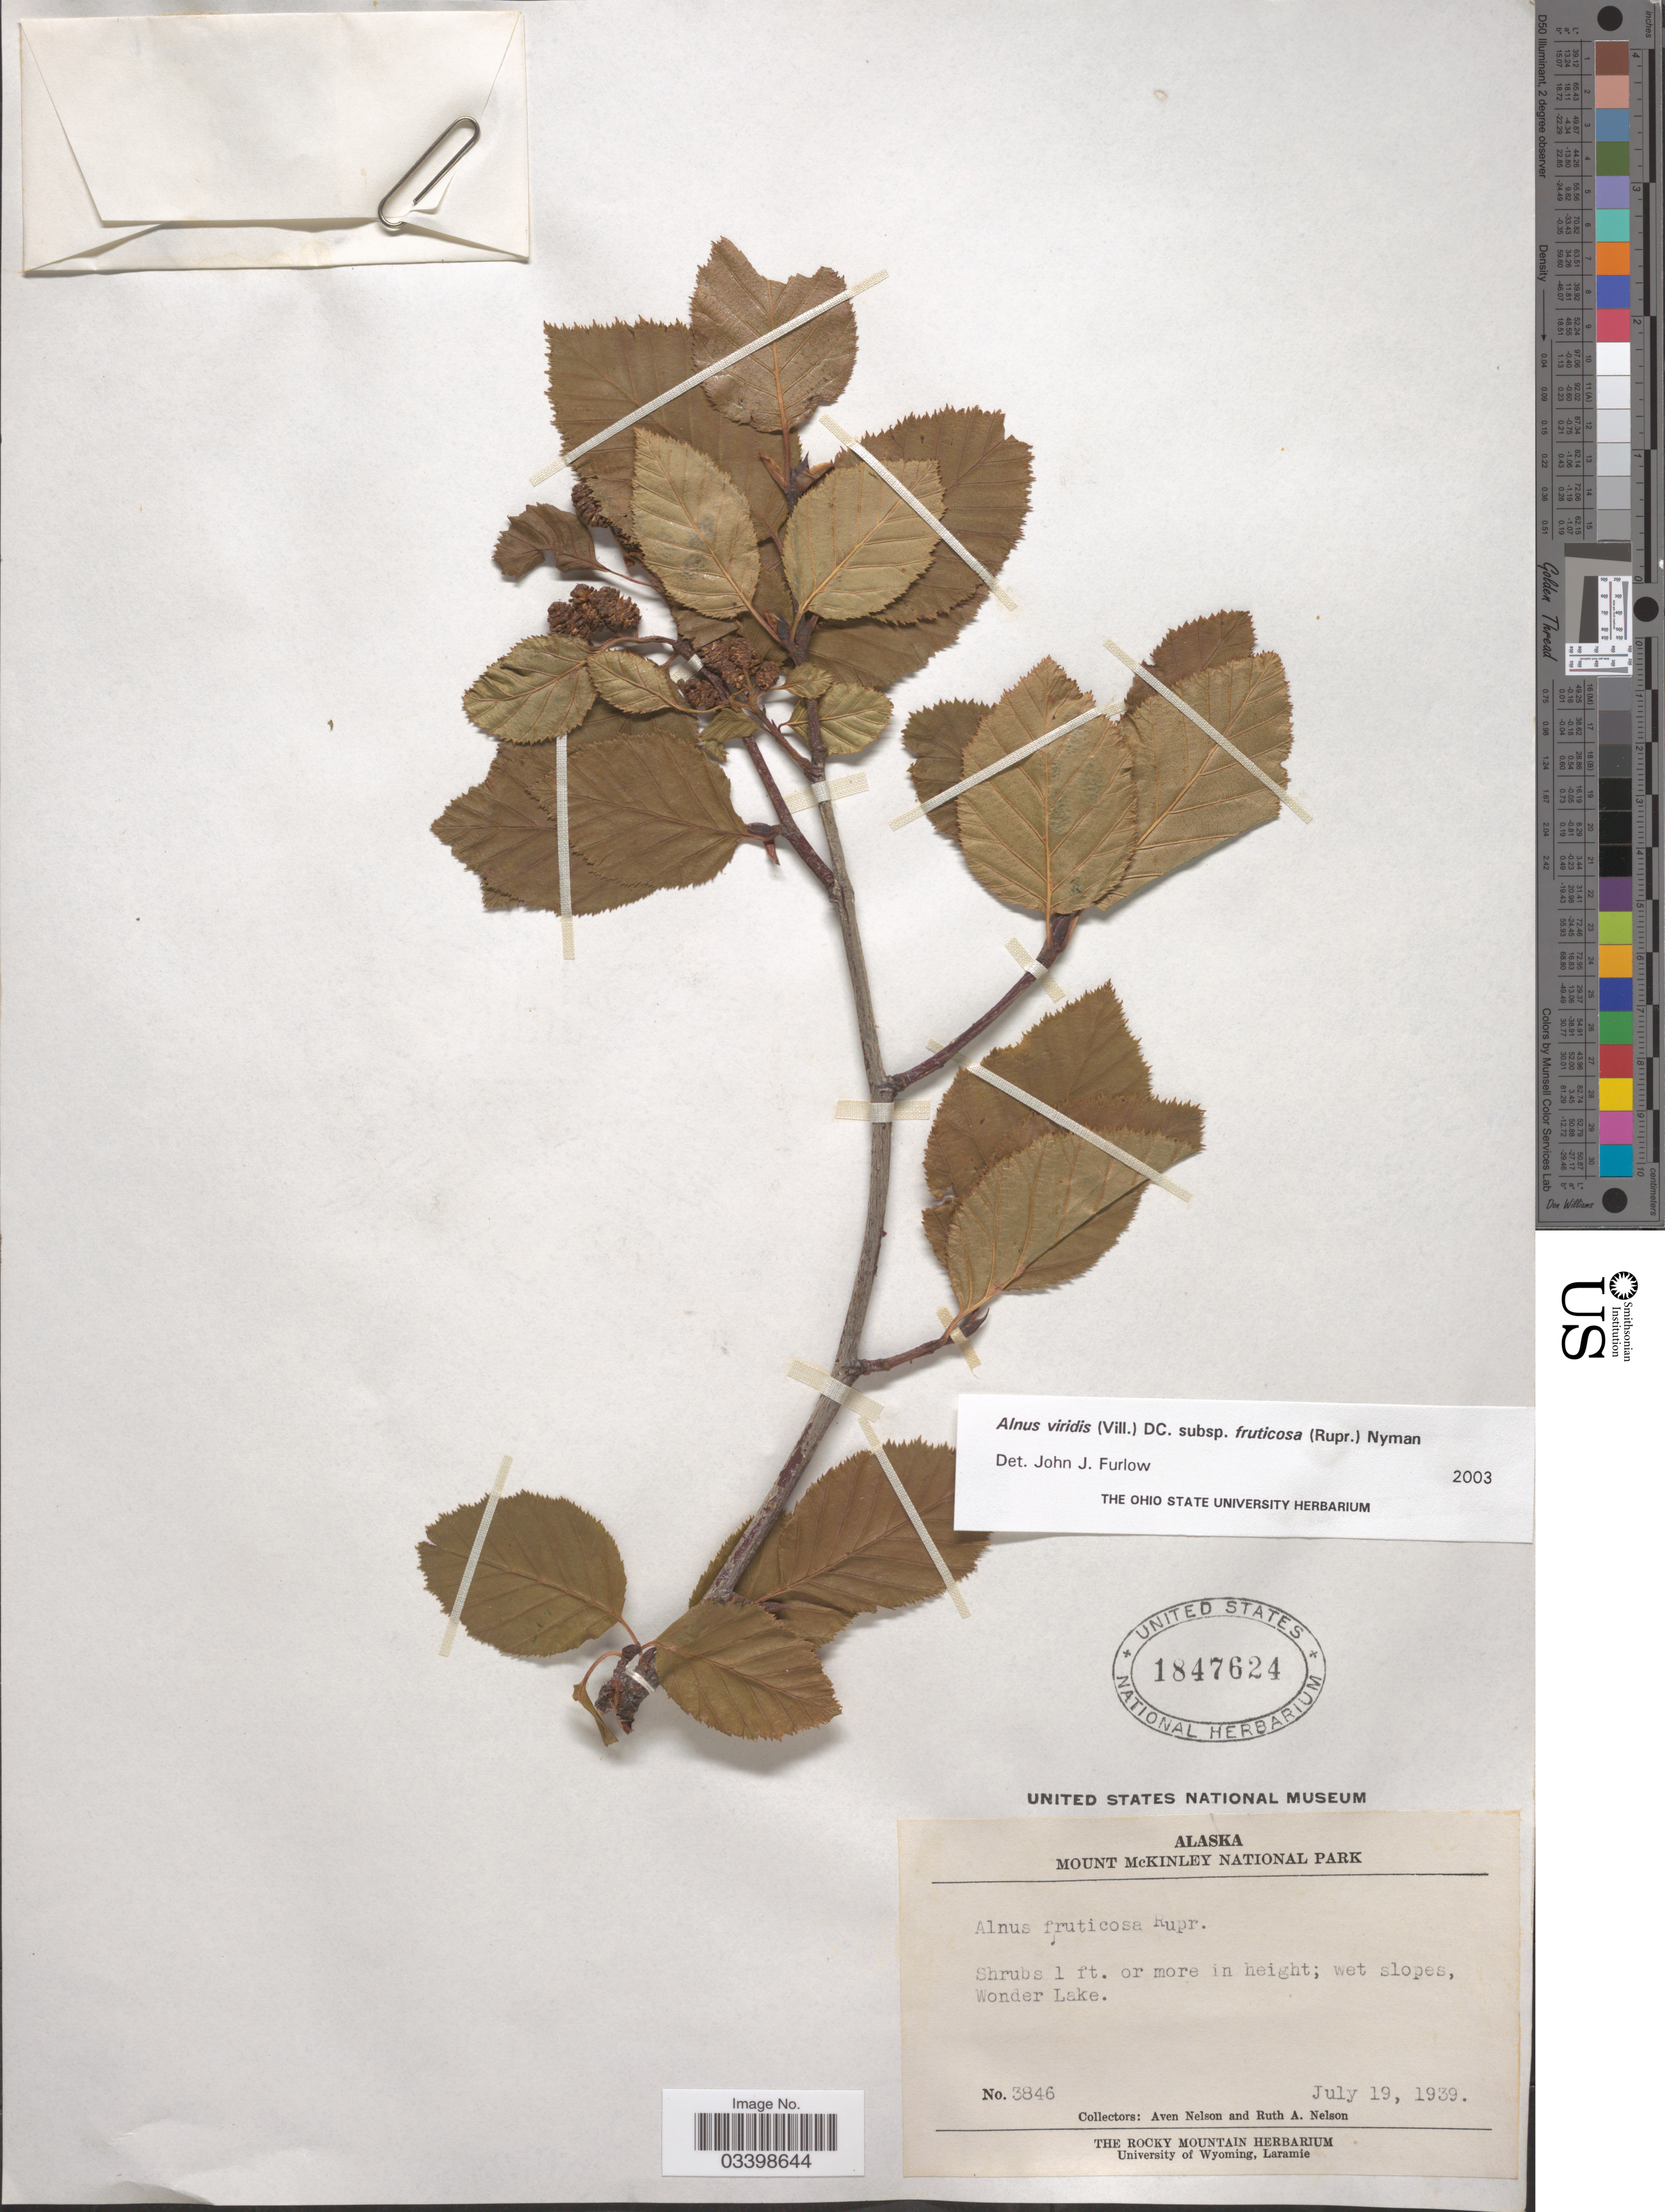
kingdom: Plantae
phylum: Tracheophyta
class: Magnoliopsida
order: Fagales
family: Betulaceae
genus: Alnus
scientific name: Alnus viridis subsp. fruticosa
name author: (Rupr.) Nyman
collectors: A. Nelson & R. A. Nelson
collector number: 3846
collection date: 1939-07-19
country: United States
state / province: Alaska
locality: Mount McKinley National Park. Wet slopes, Wonder Lake.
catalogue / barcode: US 1847624